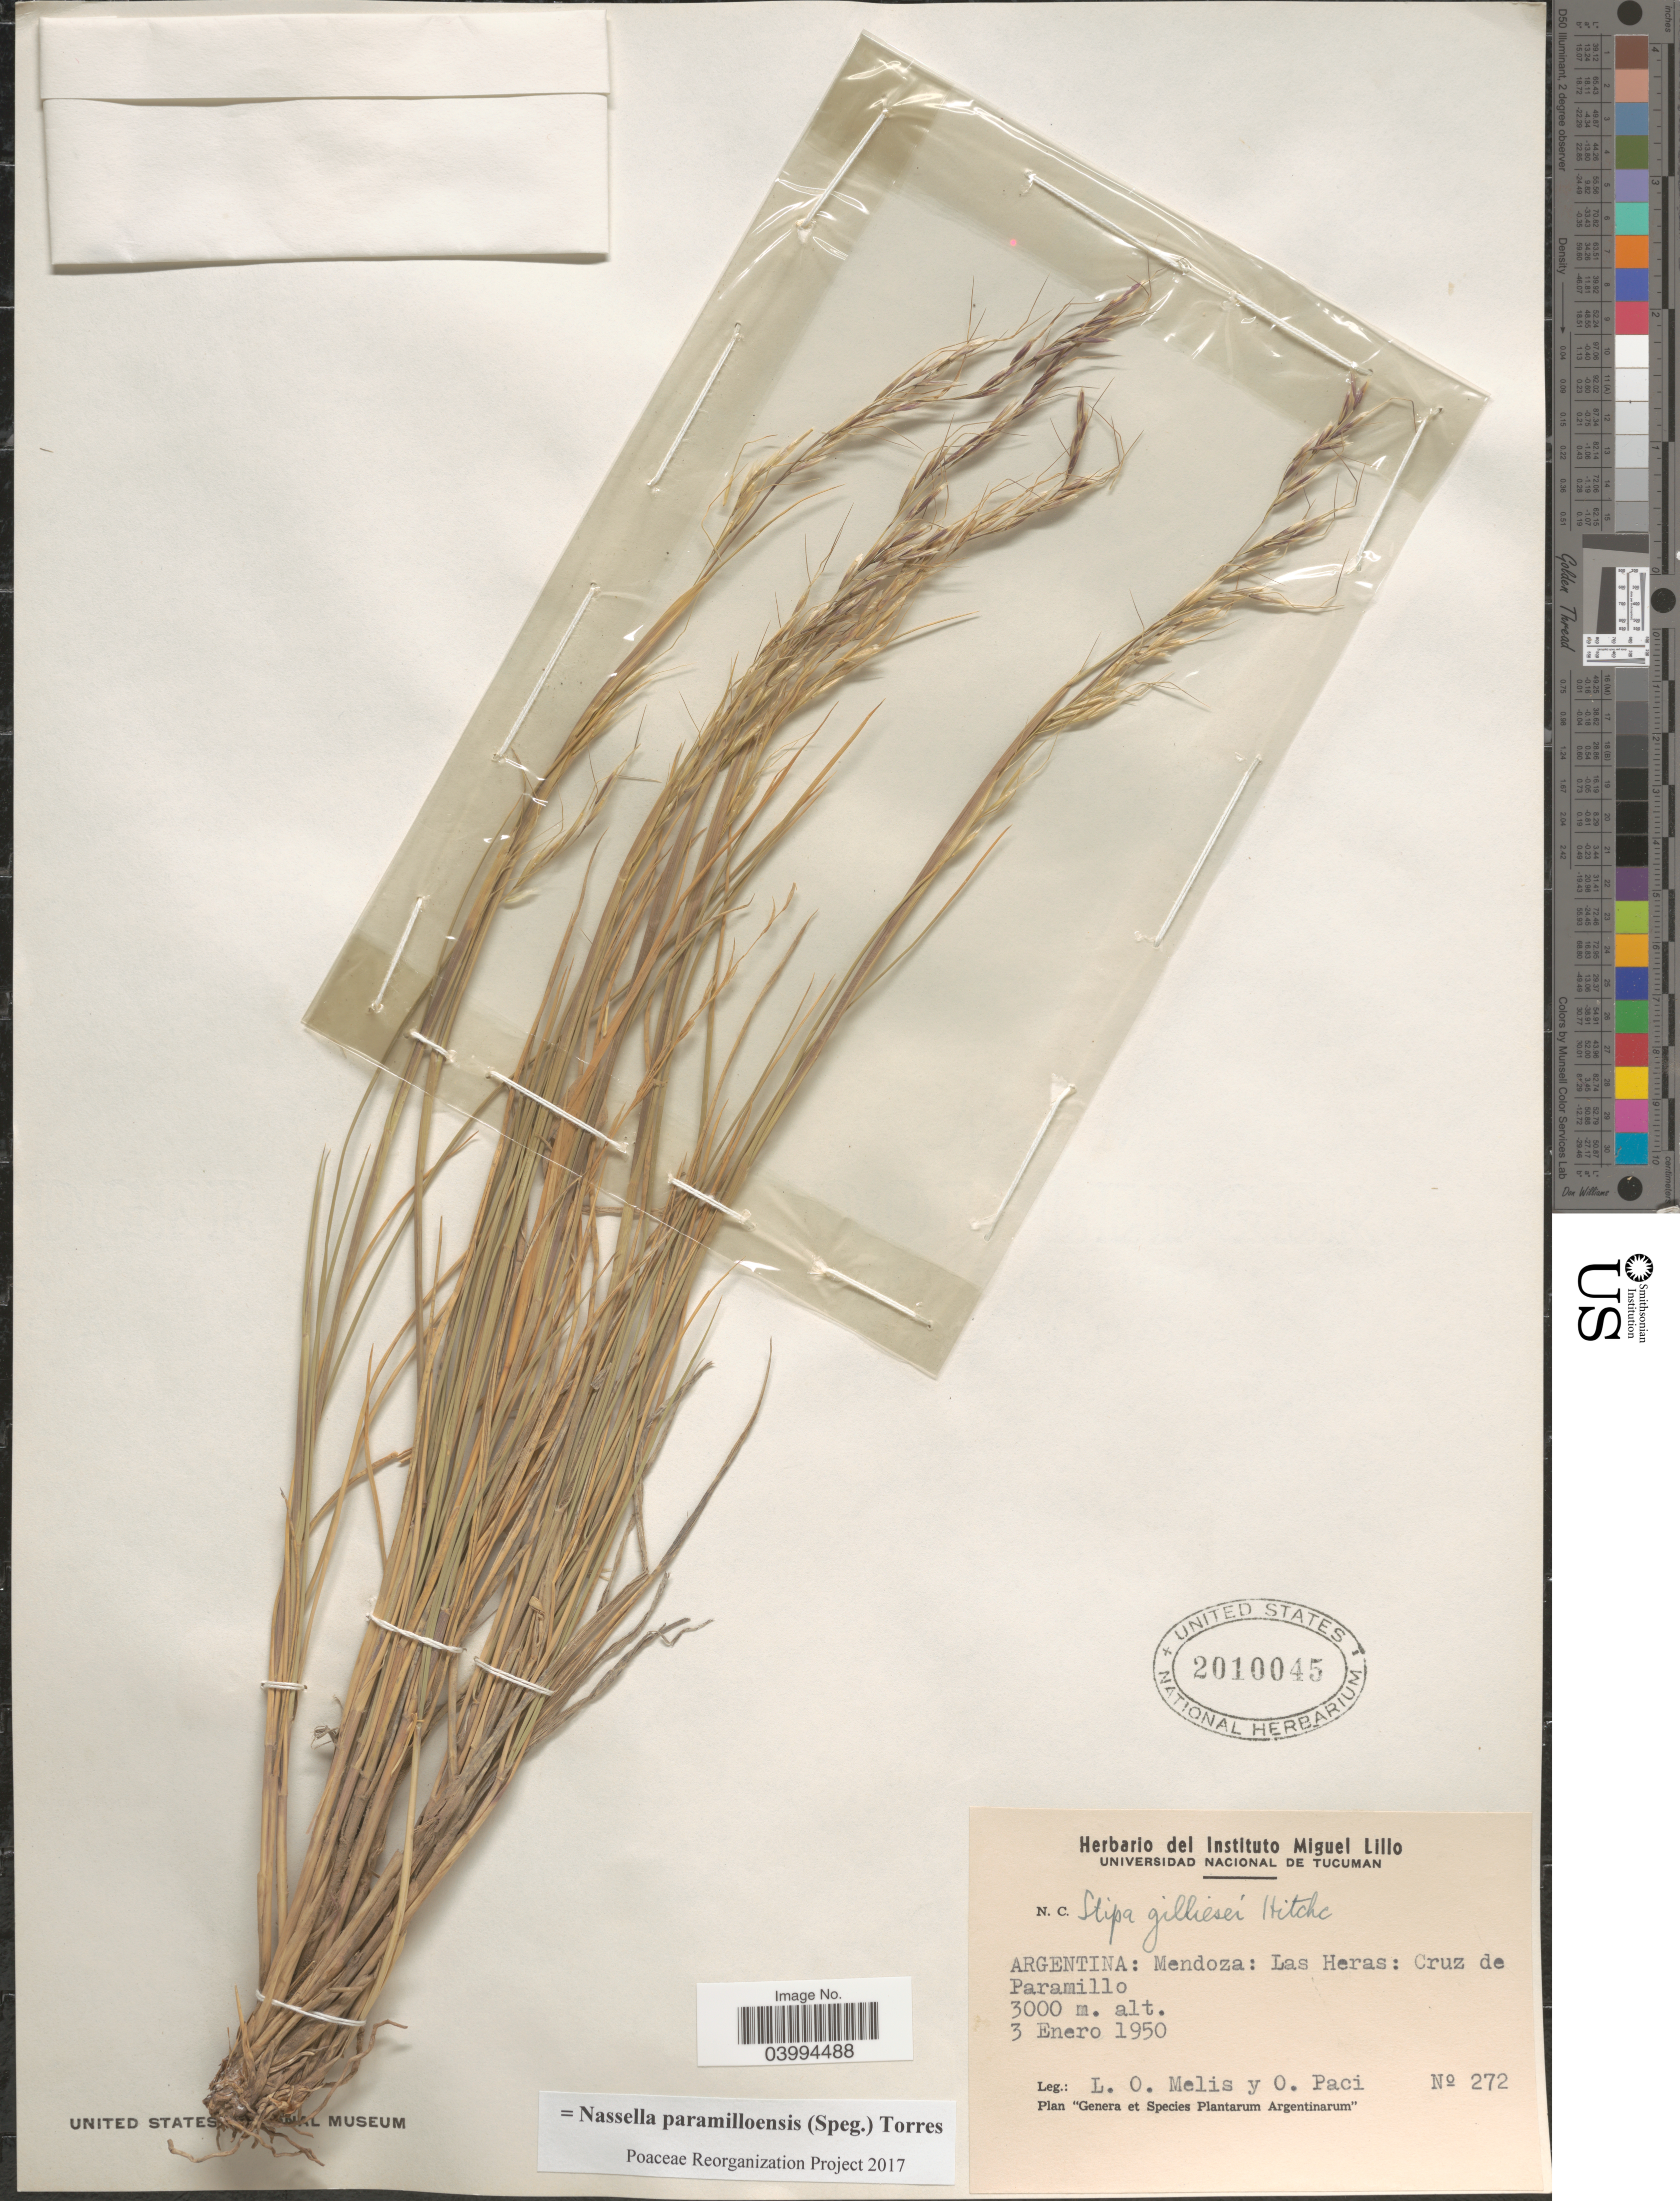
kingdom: Plantae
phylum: Tracheophyta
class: Liliopsida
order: Poales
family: Poaceae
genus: Nassella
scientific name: Nassella paramilloensis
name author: (Speg.) Torres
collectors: L. Melis & O. Paci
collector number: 272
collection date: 1950-01-03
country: Argentina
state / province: Mendoza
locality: Las Heras: Cruz de Paramillo.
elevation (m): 3000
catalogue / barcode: US 2010045